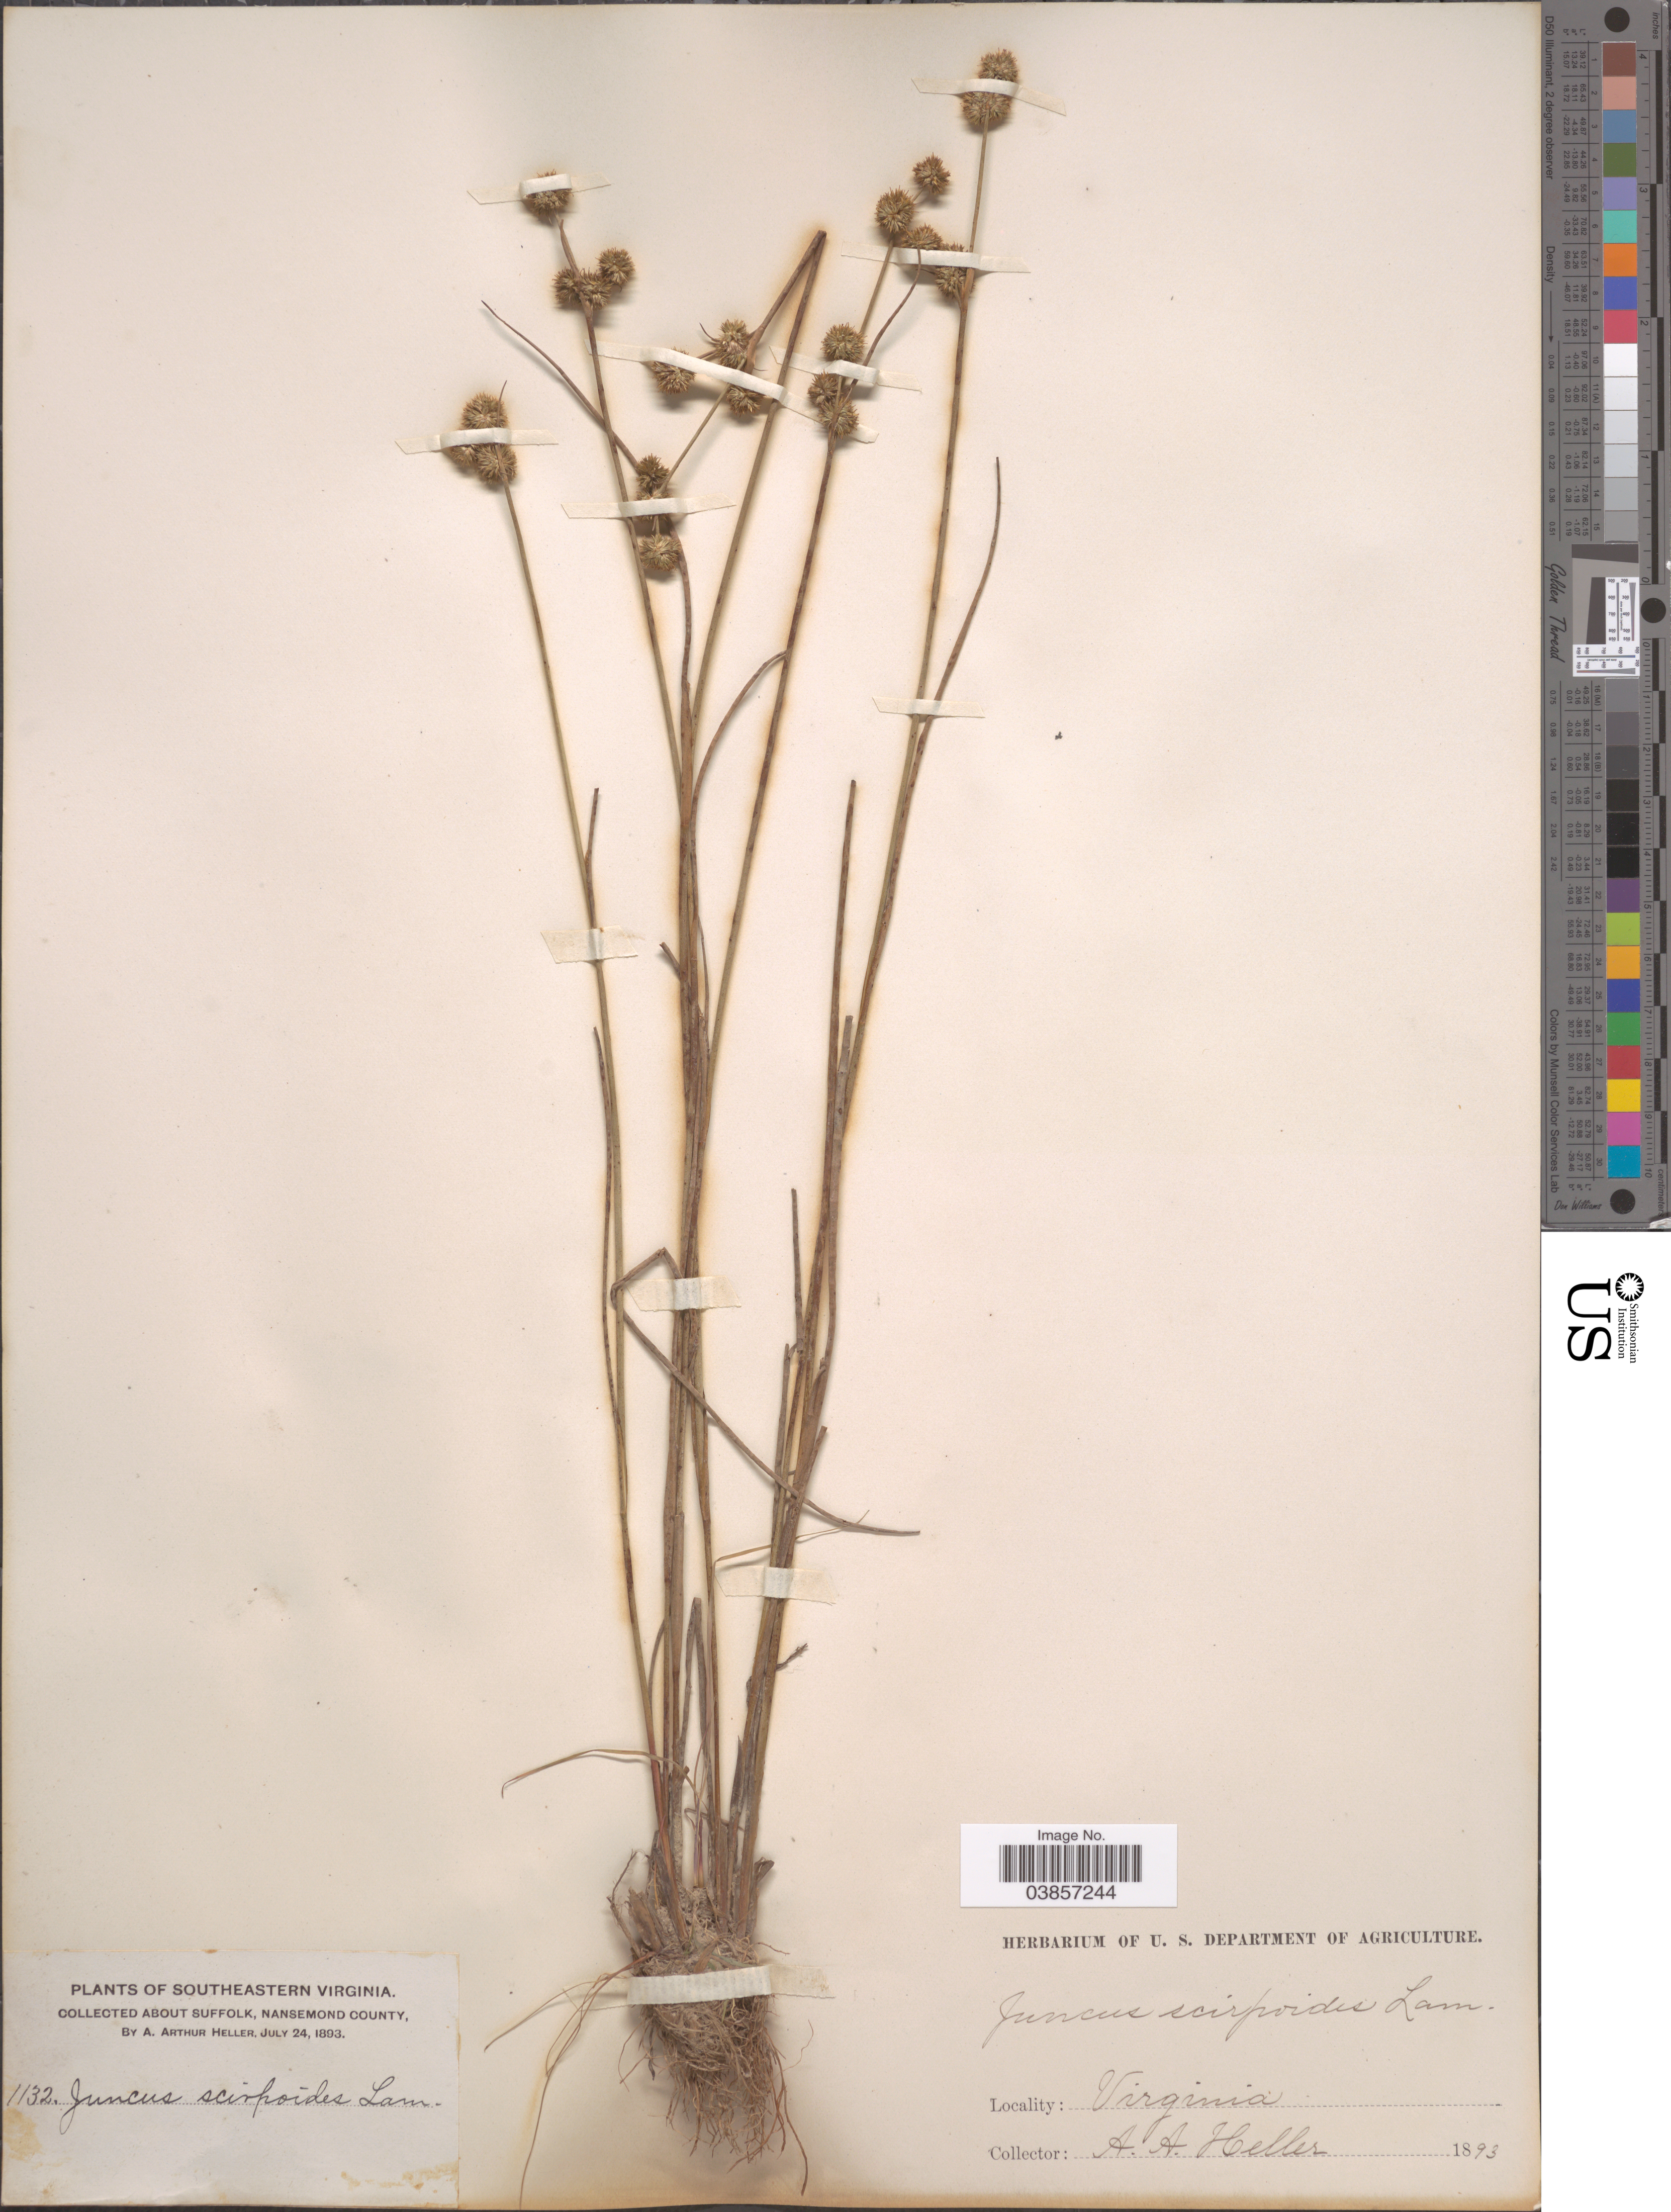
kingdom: Plantae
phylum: Tracheophyta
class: Liliopsida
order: Poales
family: Juncaceae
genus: Juncus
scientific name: Juncus scirpoides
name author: Lam.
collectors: A. A. Heller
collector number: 1132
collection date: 1893-07-24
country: United States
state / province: Virginia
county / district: City of Suffolk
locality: Southeastern Virginia. Suffolk, Nansemond County.